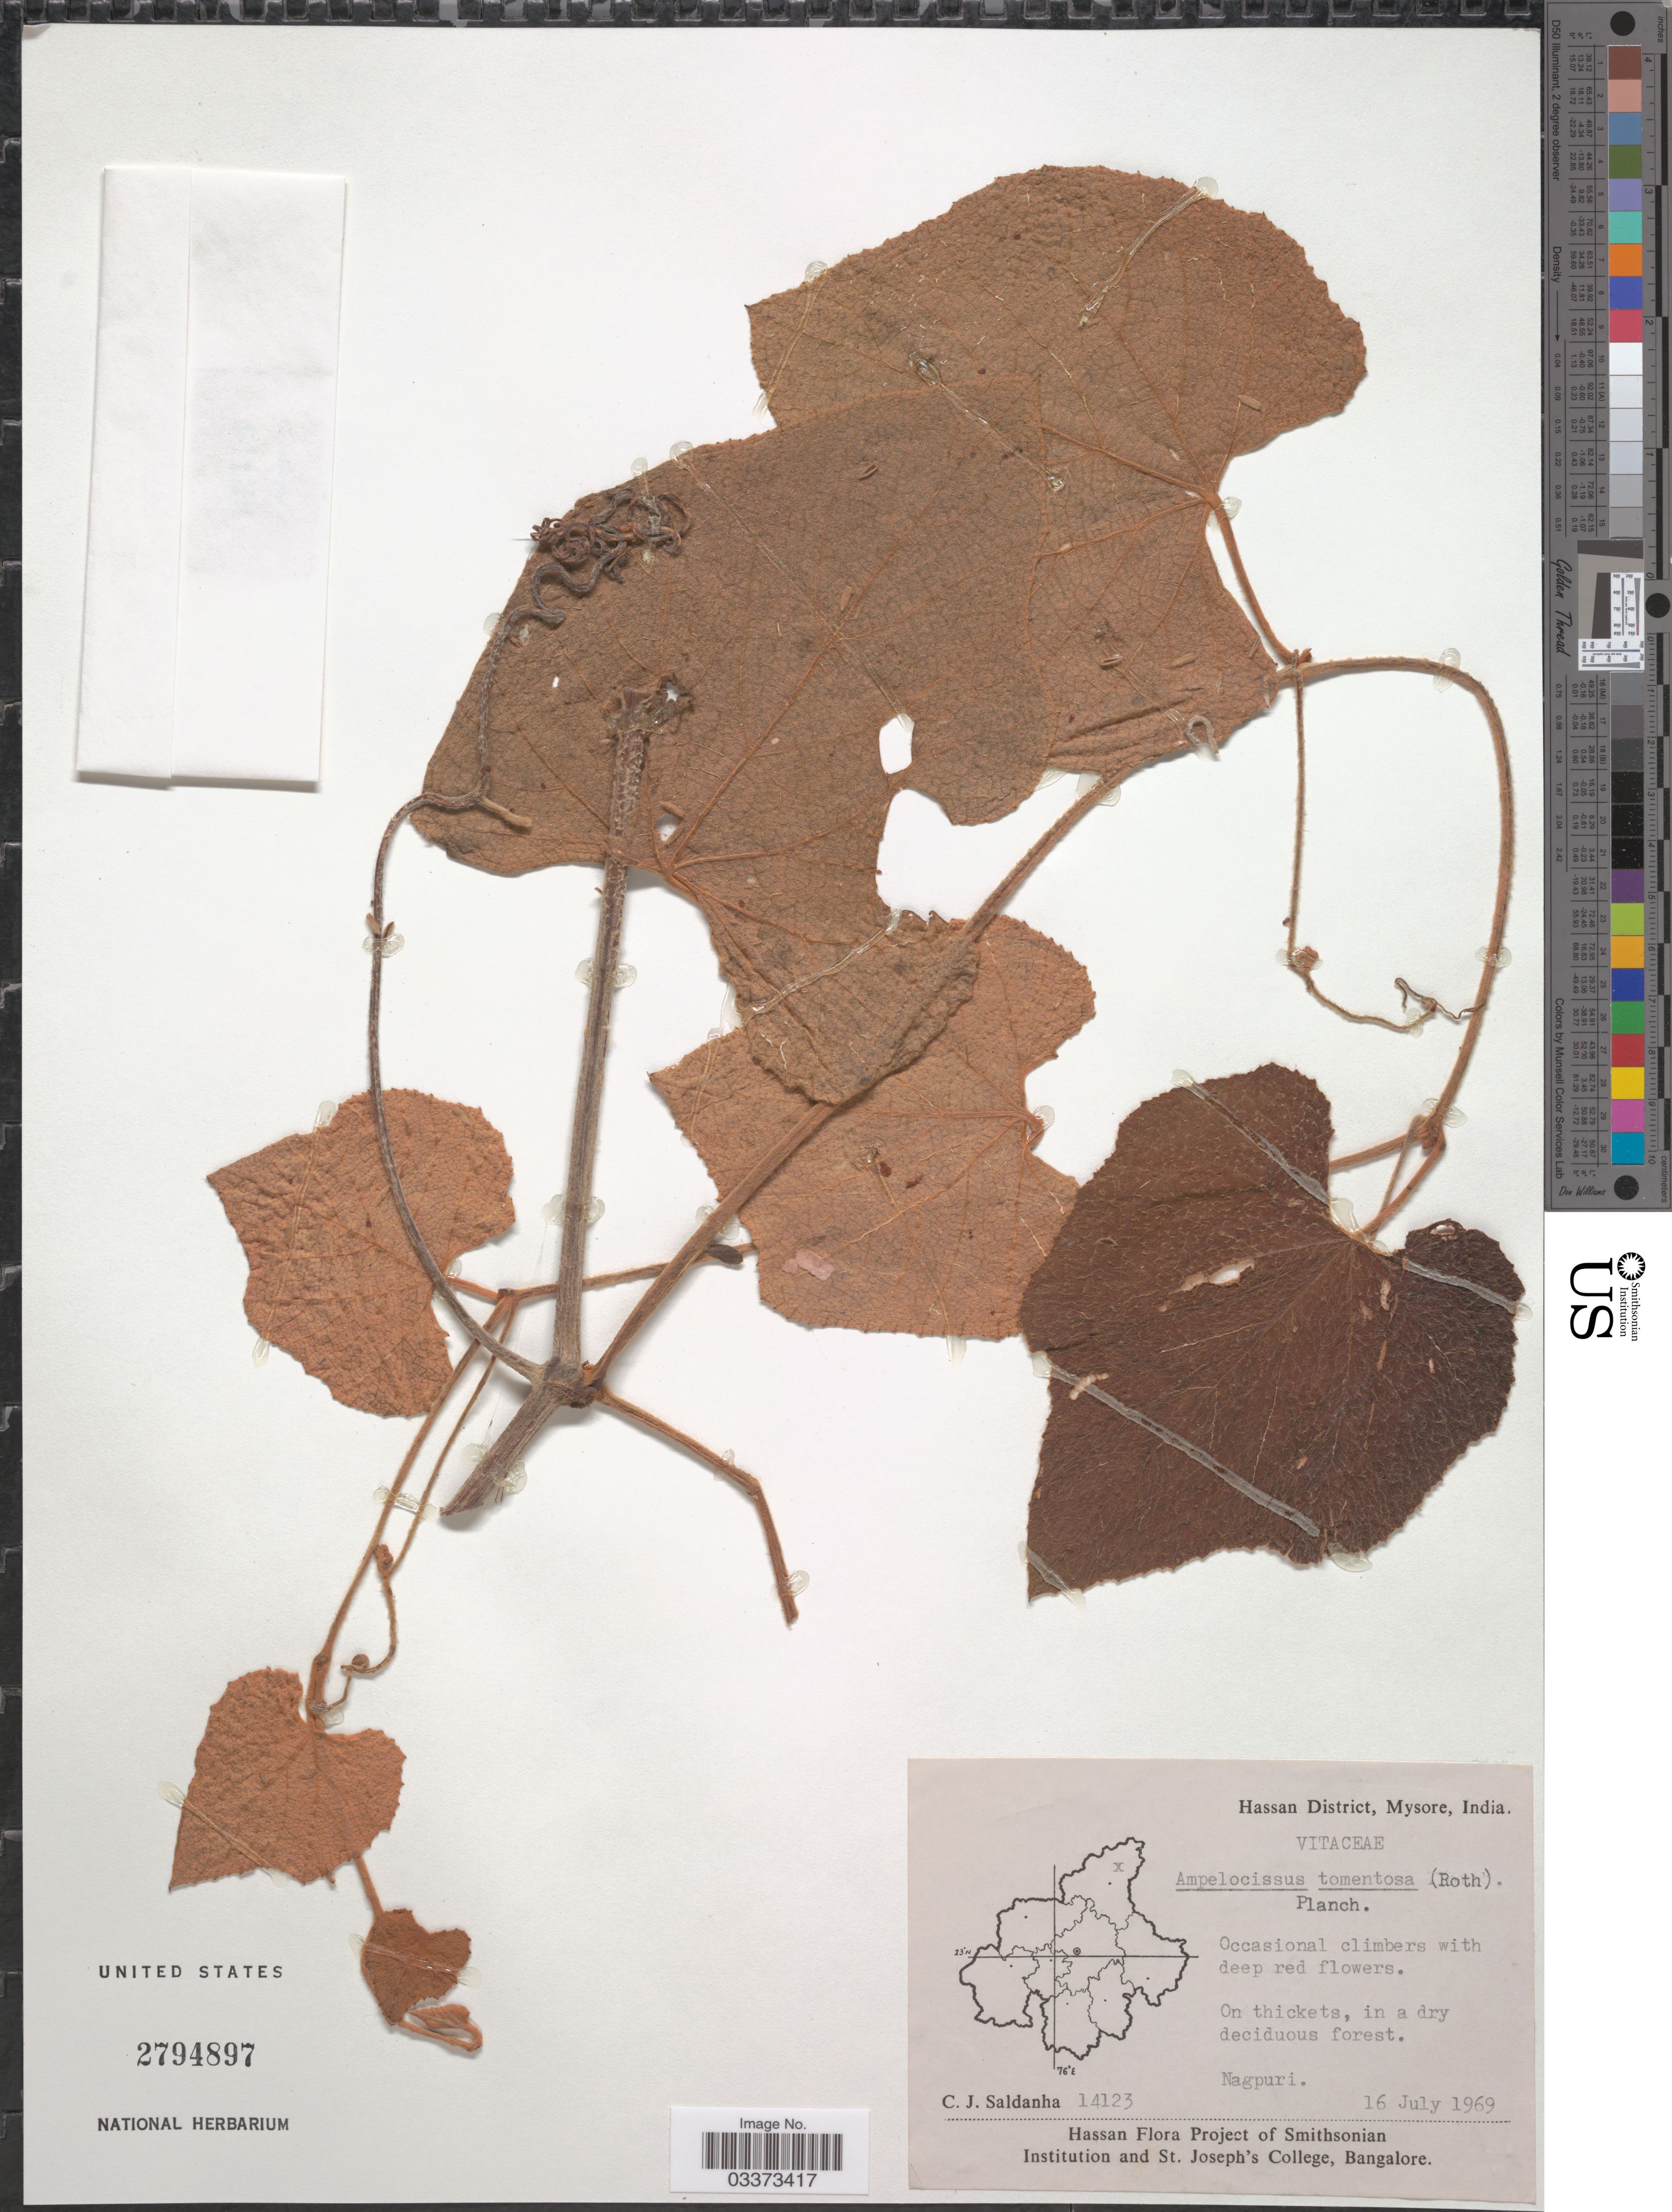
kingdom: Plantae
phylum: Tracheophyta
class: Magnoliopsida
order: Vitales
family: Vitaceae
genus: Ampelocissus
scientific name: Ampelocissus tomentosa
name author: (Roth in Schult.) Planch.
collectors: C. J. Saldanha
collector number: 14123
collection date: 1969-07-16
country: India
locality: Hassan District, Mysore. Nagpuri.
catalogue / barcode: US 2794897